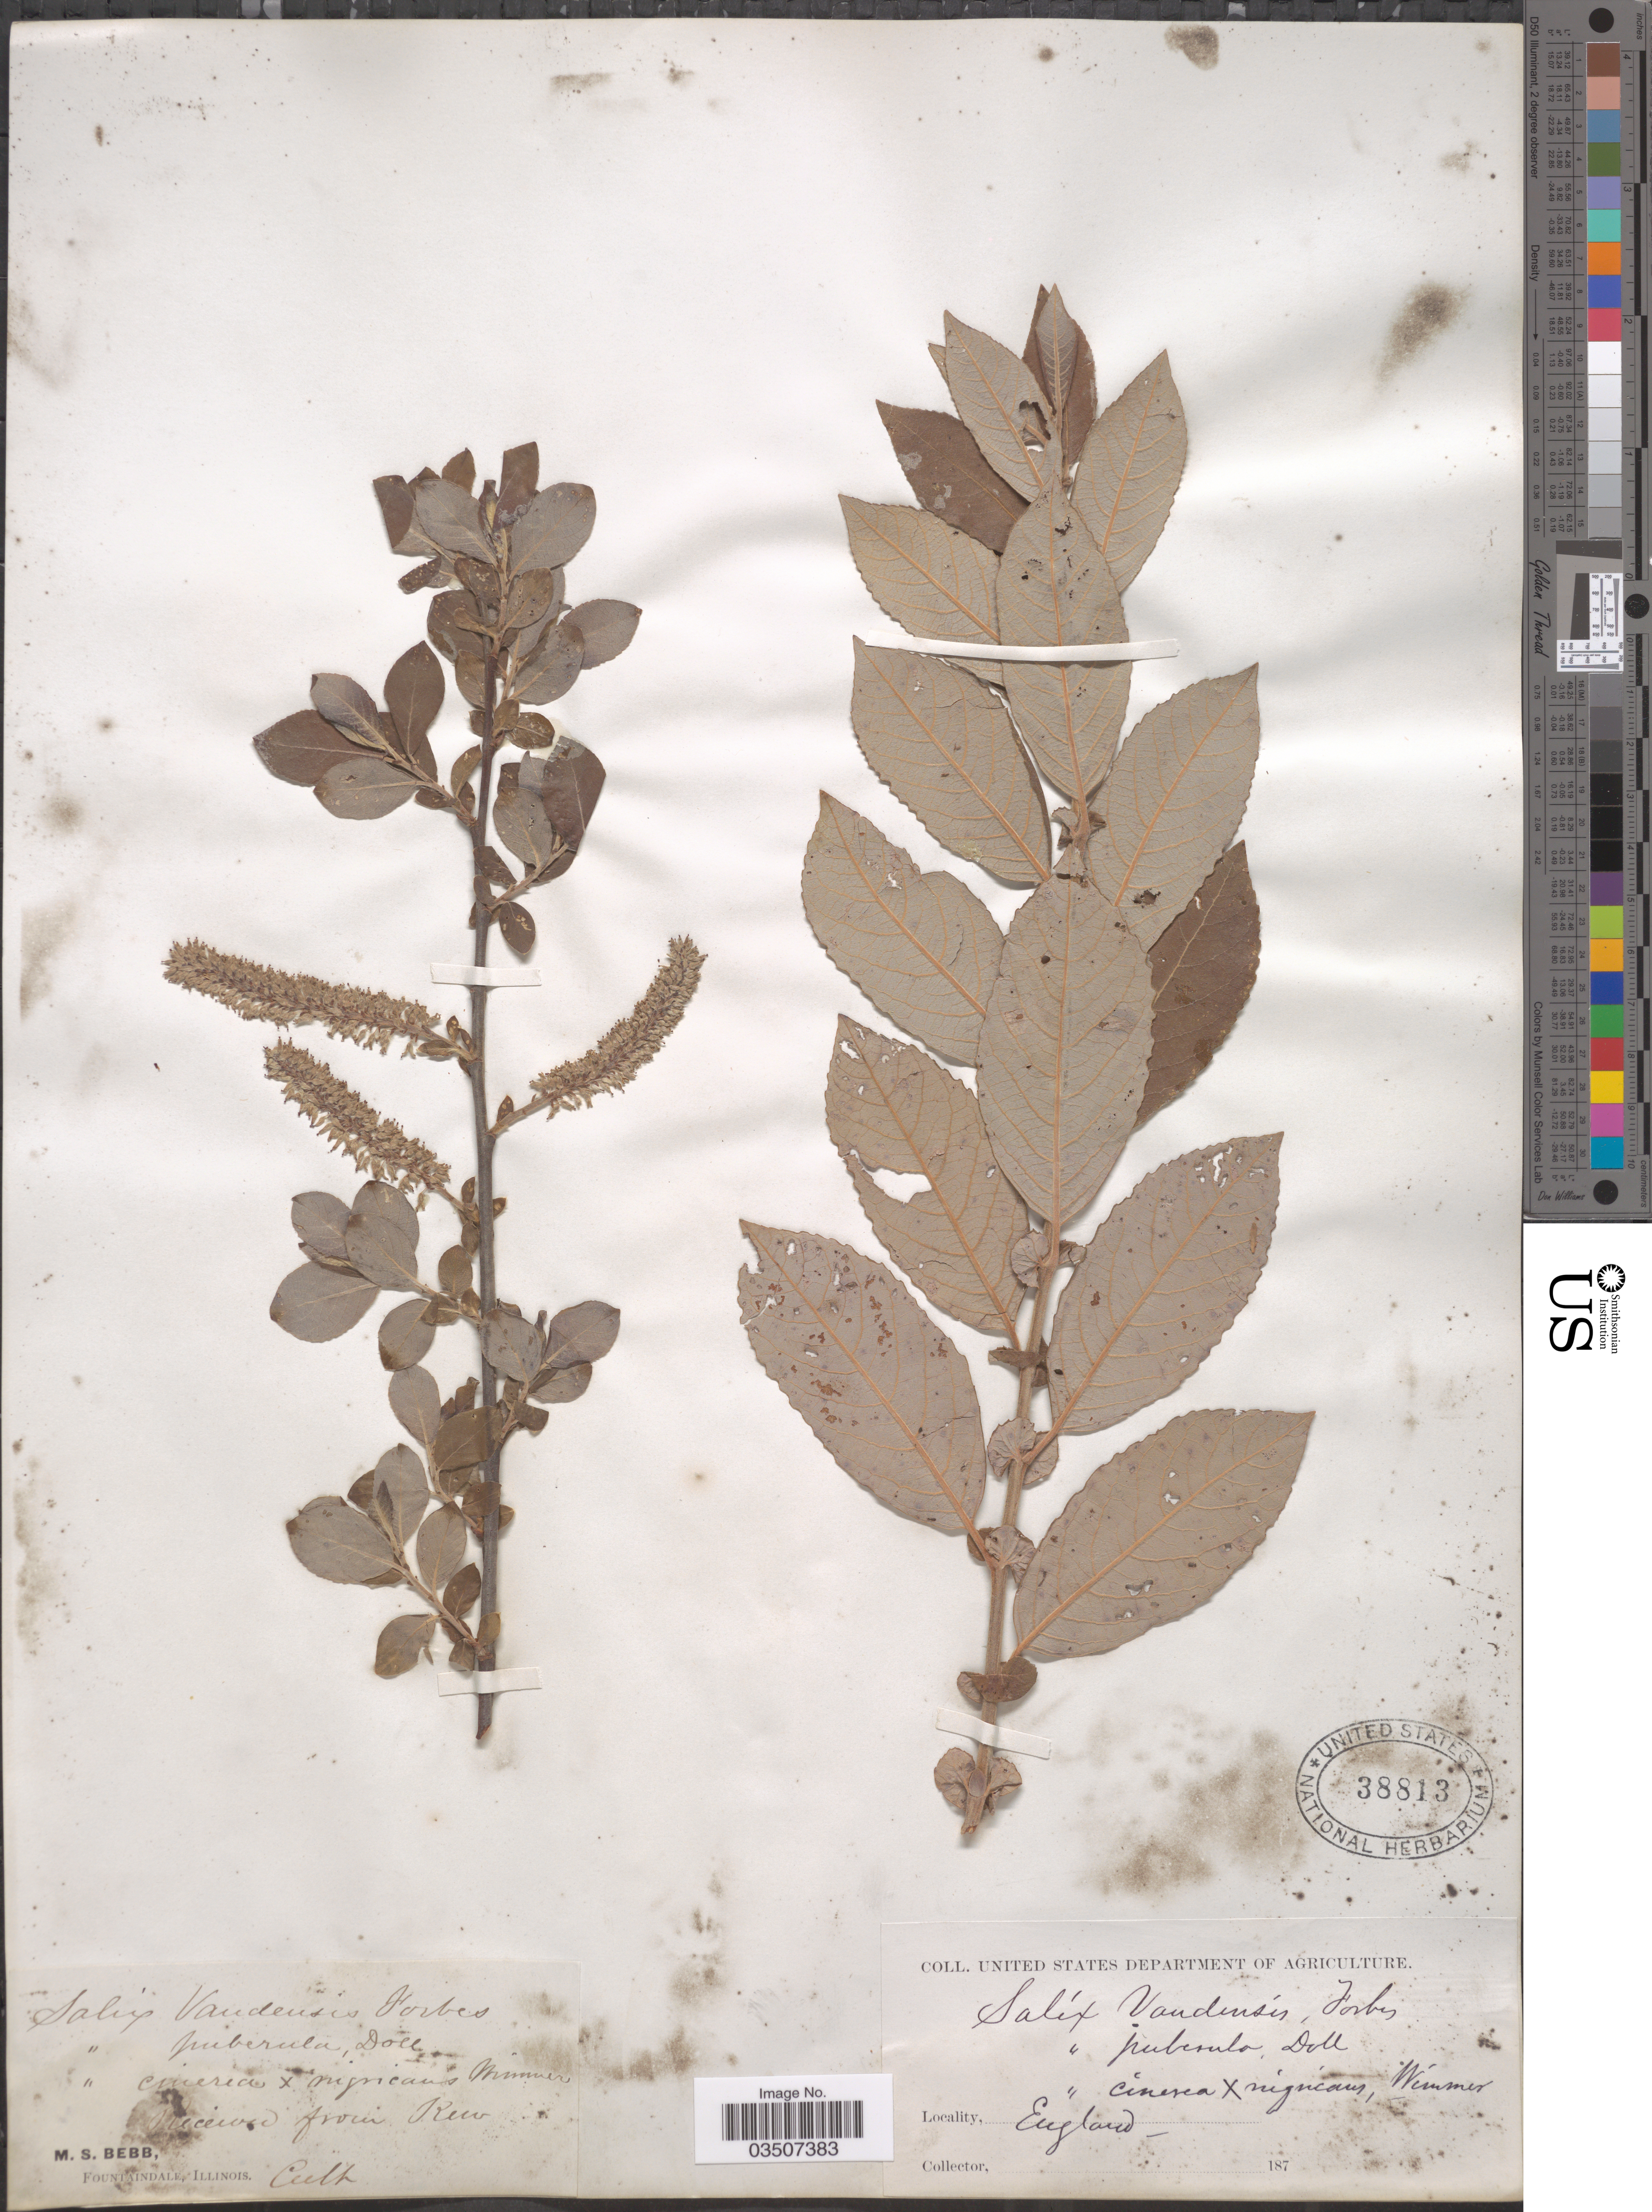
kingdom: Plantae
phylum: Tracheophyta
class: Magnoliopsida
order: Malpighiales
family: Salicaceae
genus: Salix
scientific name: Salix vaudensis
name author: A. Kern.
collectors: M. Bebb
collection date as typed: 187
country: United Kingdom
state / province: England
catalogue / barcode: US 38813